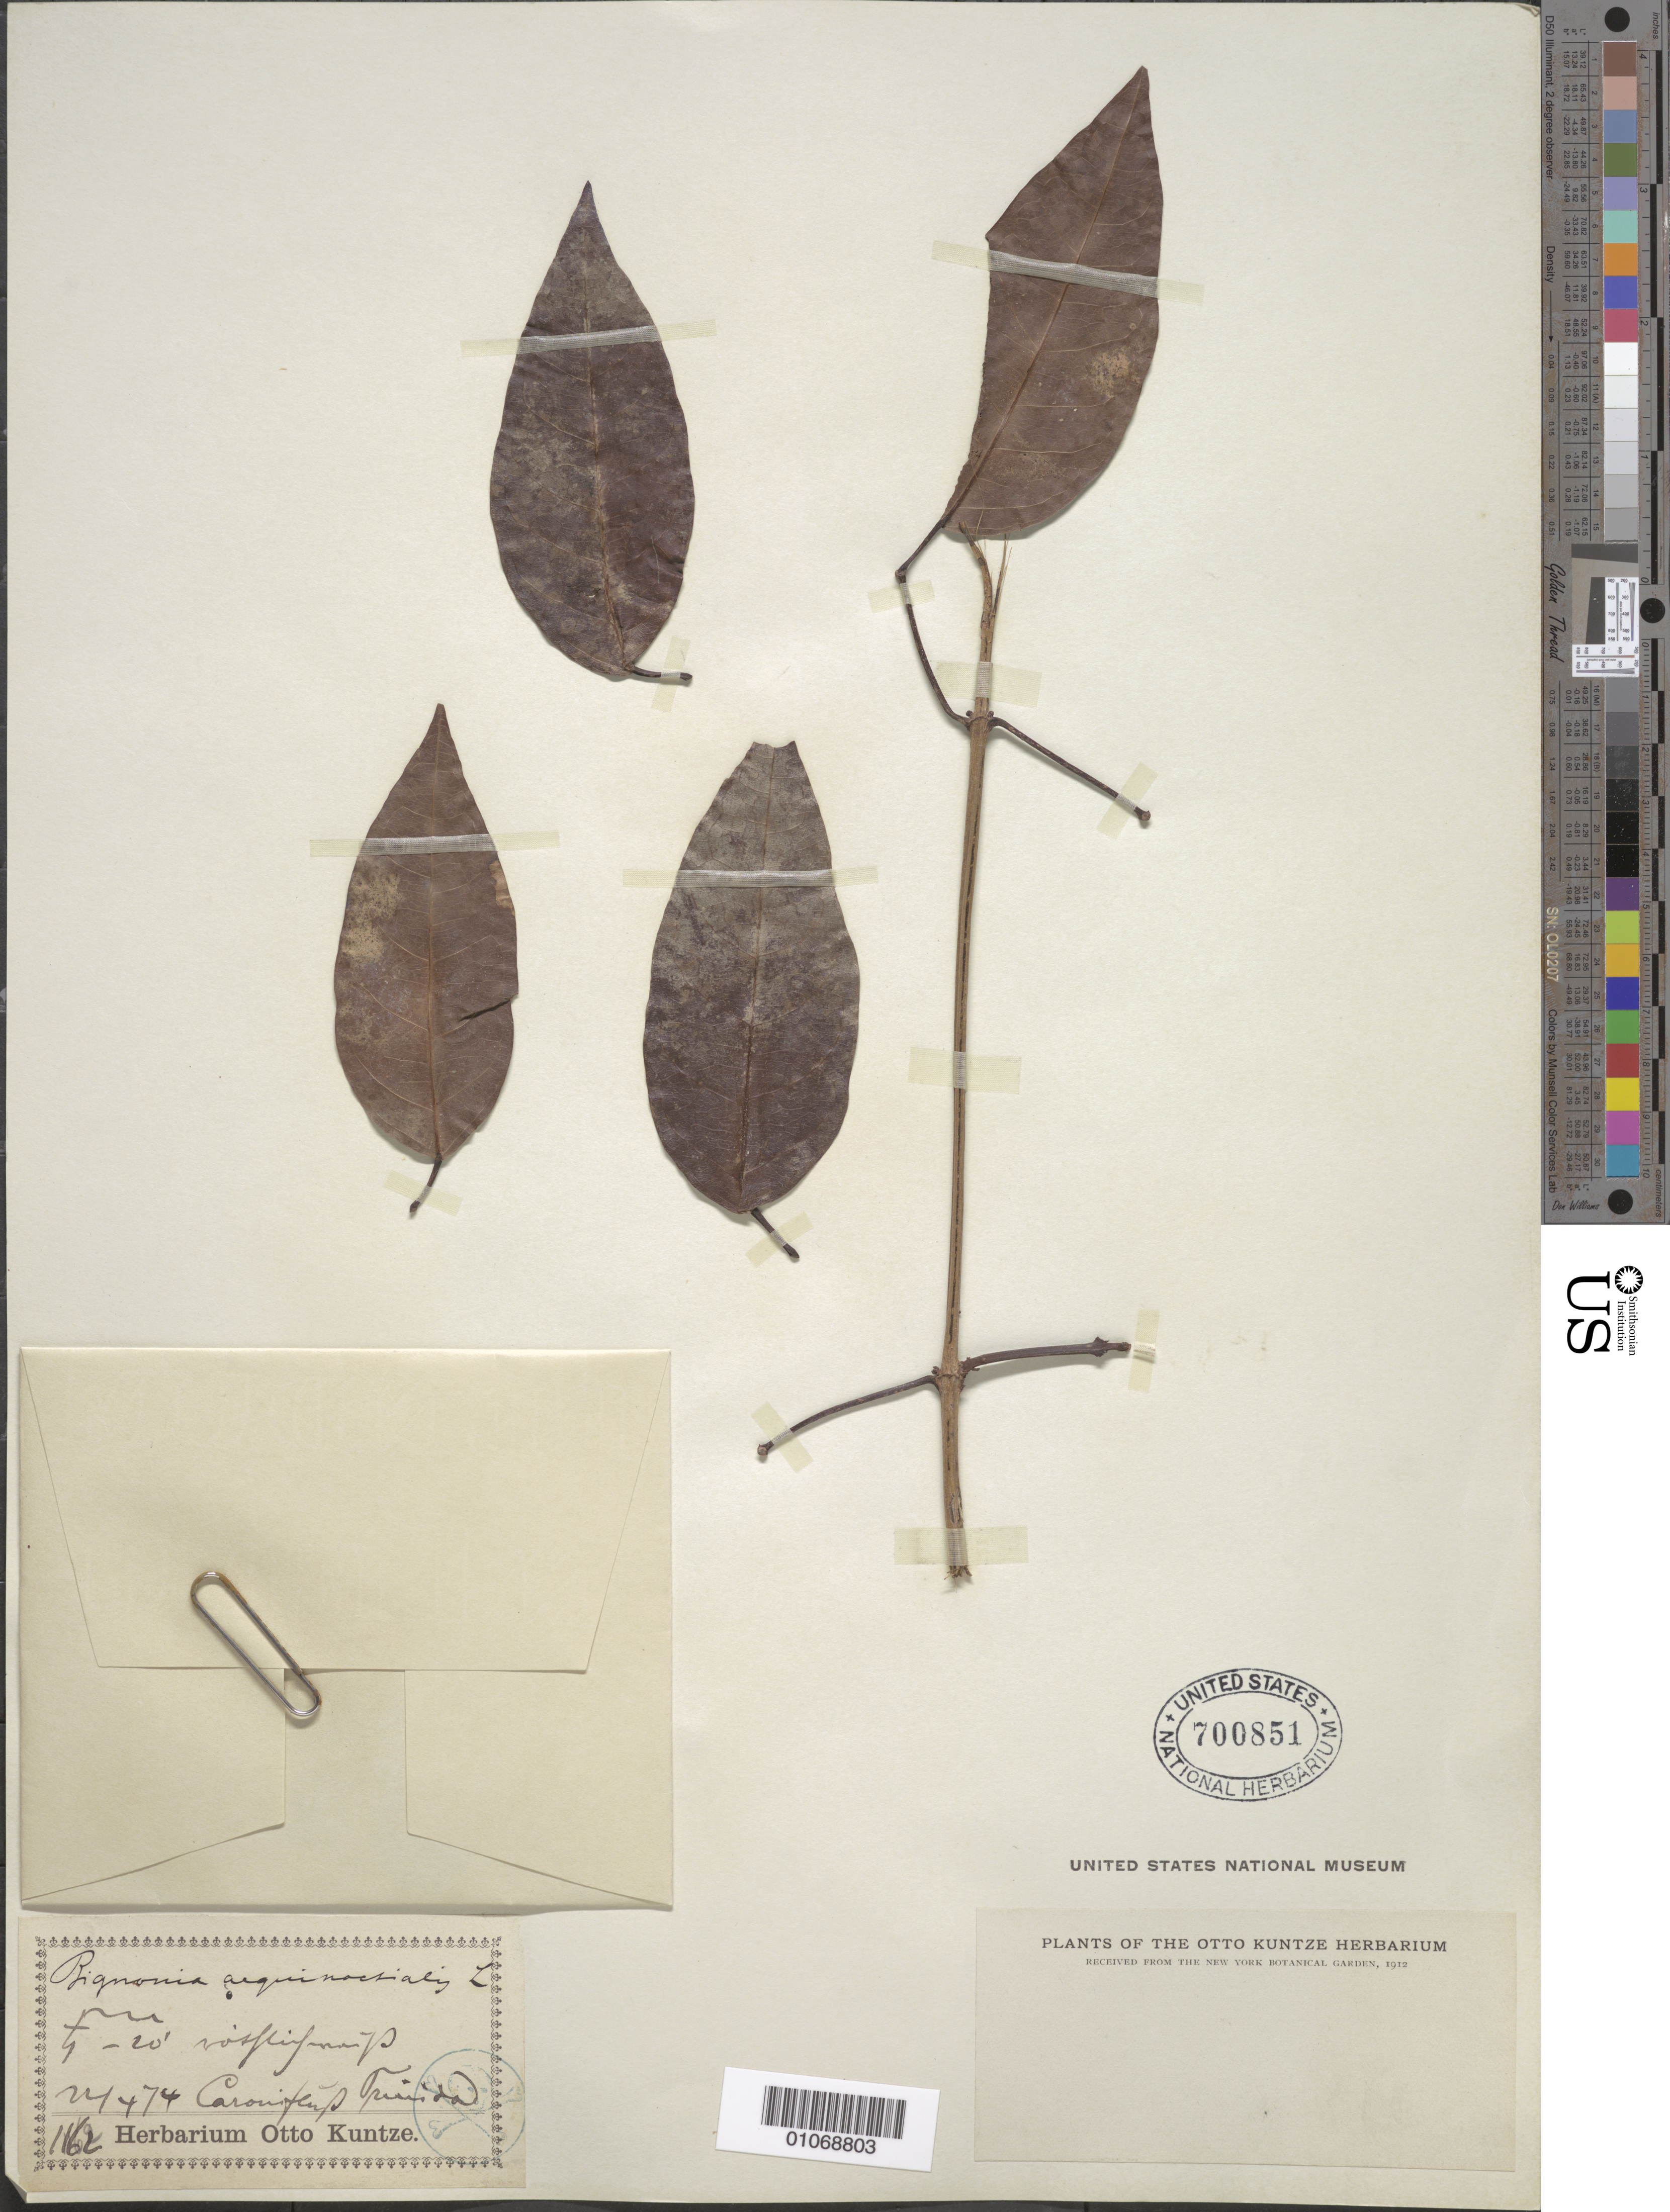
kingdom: Plantae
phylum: Tracheophyta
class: Magnoliopsida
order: Lamiales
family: Bignoniaceae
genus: Bignonia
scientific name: Bignonia aequinoctialis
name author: L.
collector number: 1162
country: Trinidad and Tobago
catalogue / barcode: US 700851